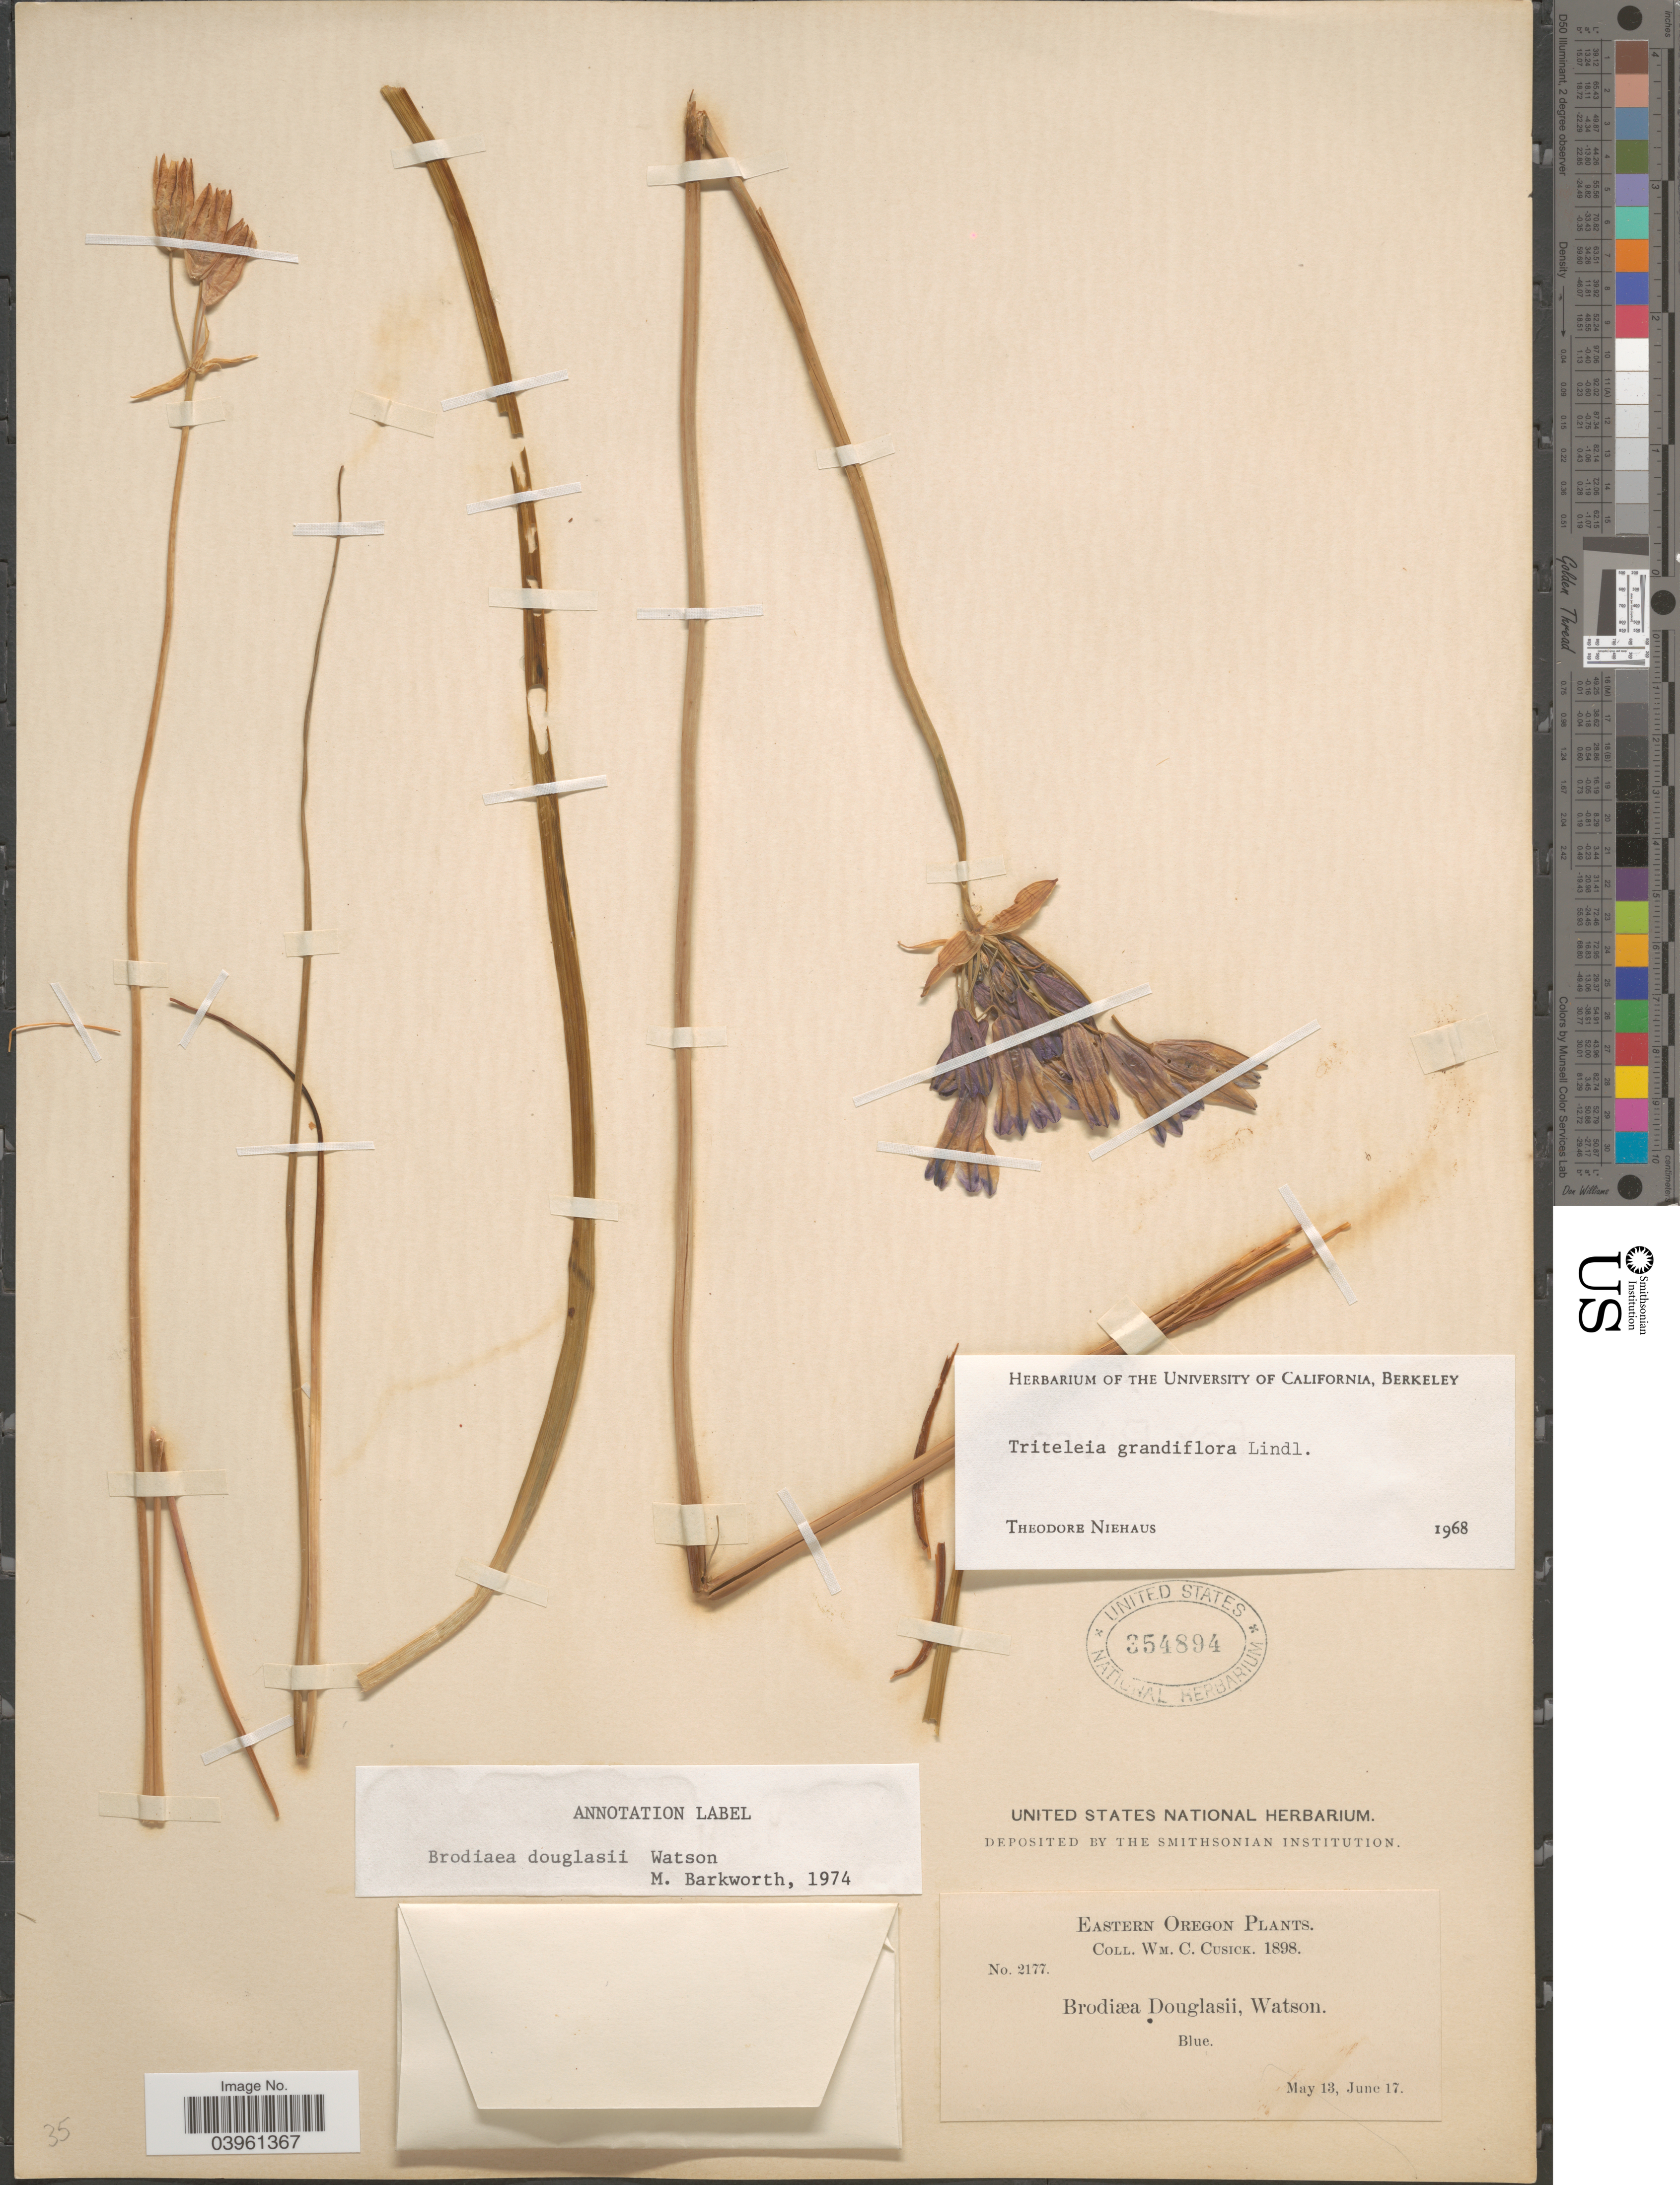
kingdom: Plantae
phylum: Tracheophyta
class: Liliopsida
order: Asparagales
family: Asparagaceae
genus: Triteleia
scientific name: Triteleia grandiflora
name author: Lindl.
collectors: W. C. Cusick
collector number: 2177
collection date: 1898-05-13/1898-06-17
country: United States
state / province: Oregon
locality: Eastern Oregon. Blue.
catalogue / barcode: US 354894